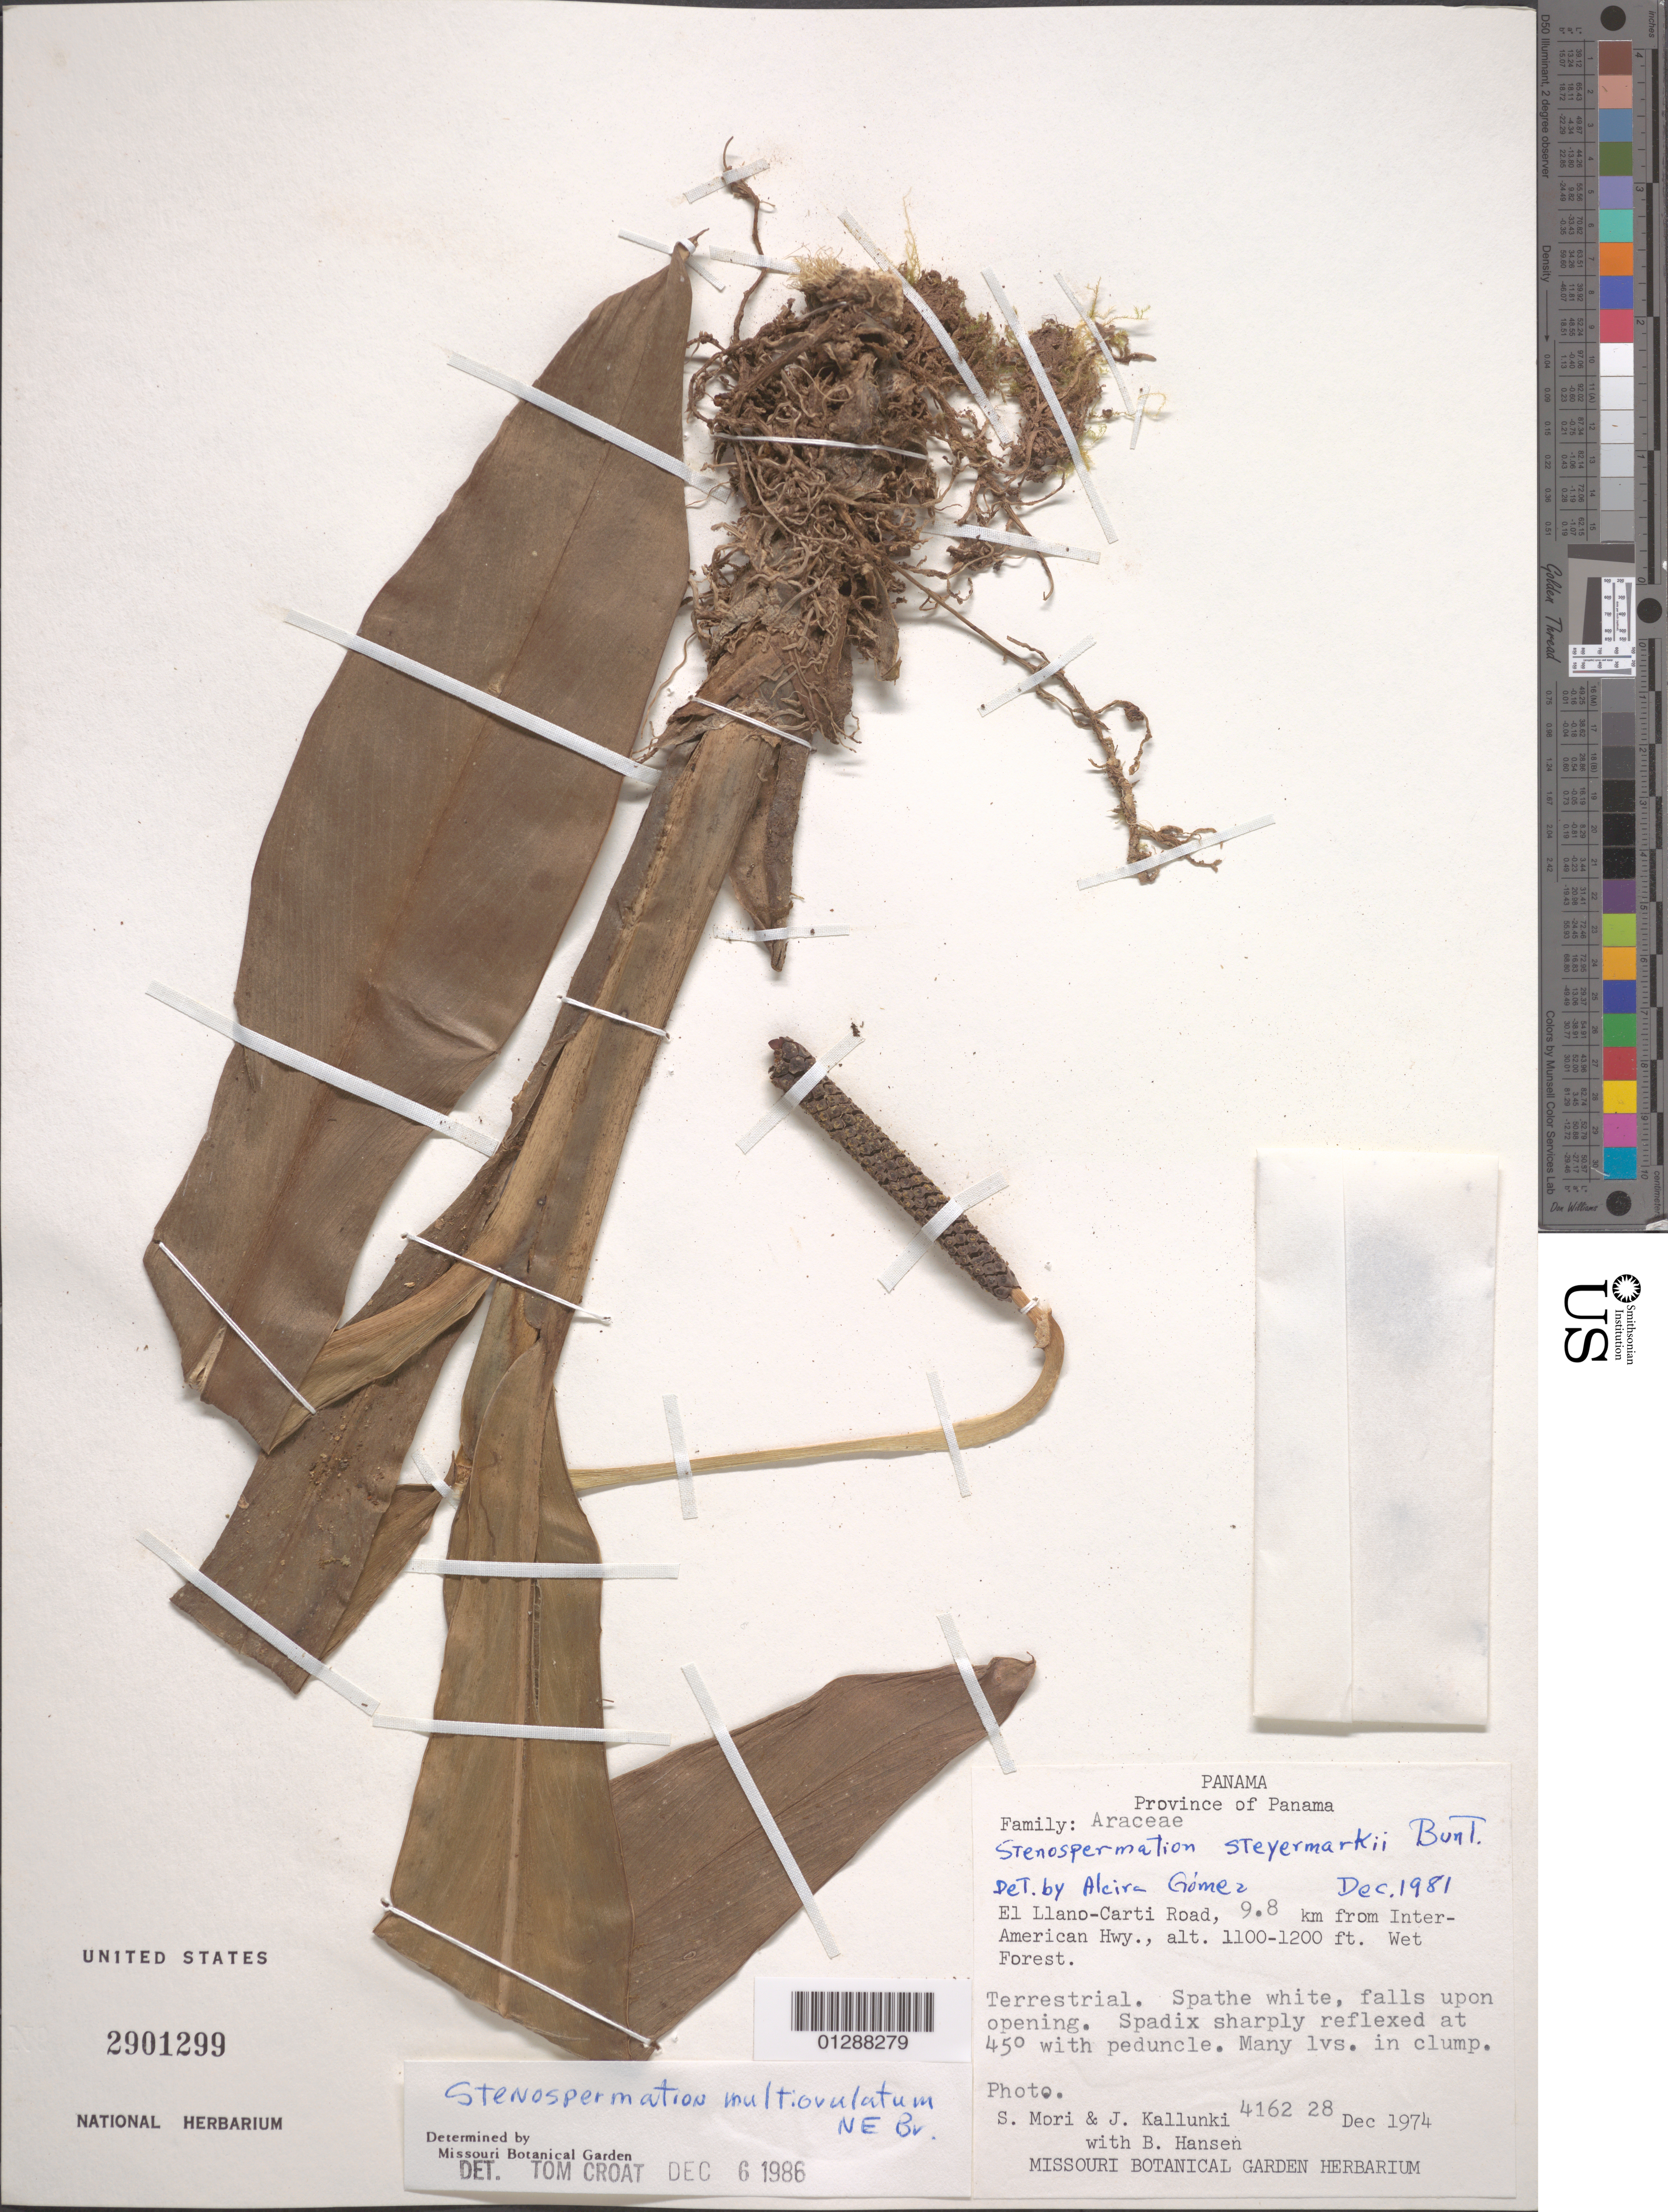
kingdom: Plantae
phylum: Tracheophyta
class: Liliopsida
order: Alismatales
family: Araceae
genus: Stenospermation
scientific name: Stenospermation multiovulatum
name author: (Engl.) N.E. Br.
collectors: S. Mori, J. Kallunki & B. Hansen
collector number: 4162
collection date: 1974-12-28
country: Panama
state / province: Panamá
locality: El Llano-Carti Road, 9.8 km from Inter-American Hwy.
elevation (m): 335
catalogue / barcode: US 2901299